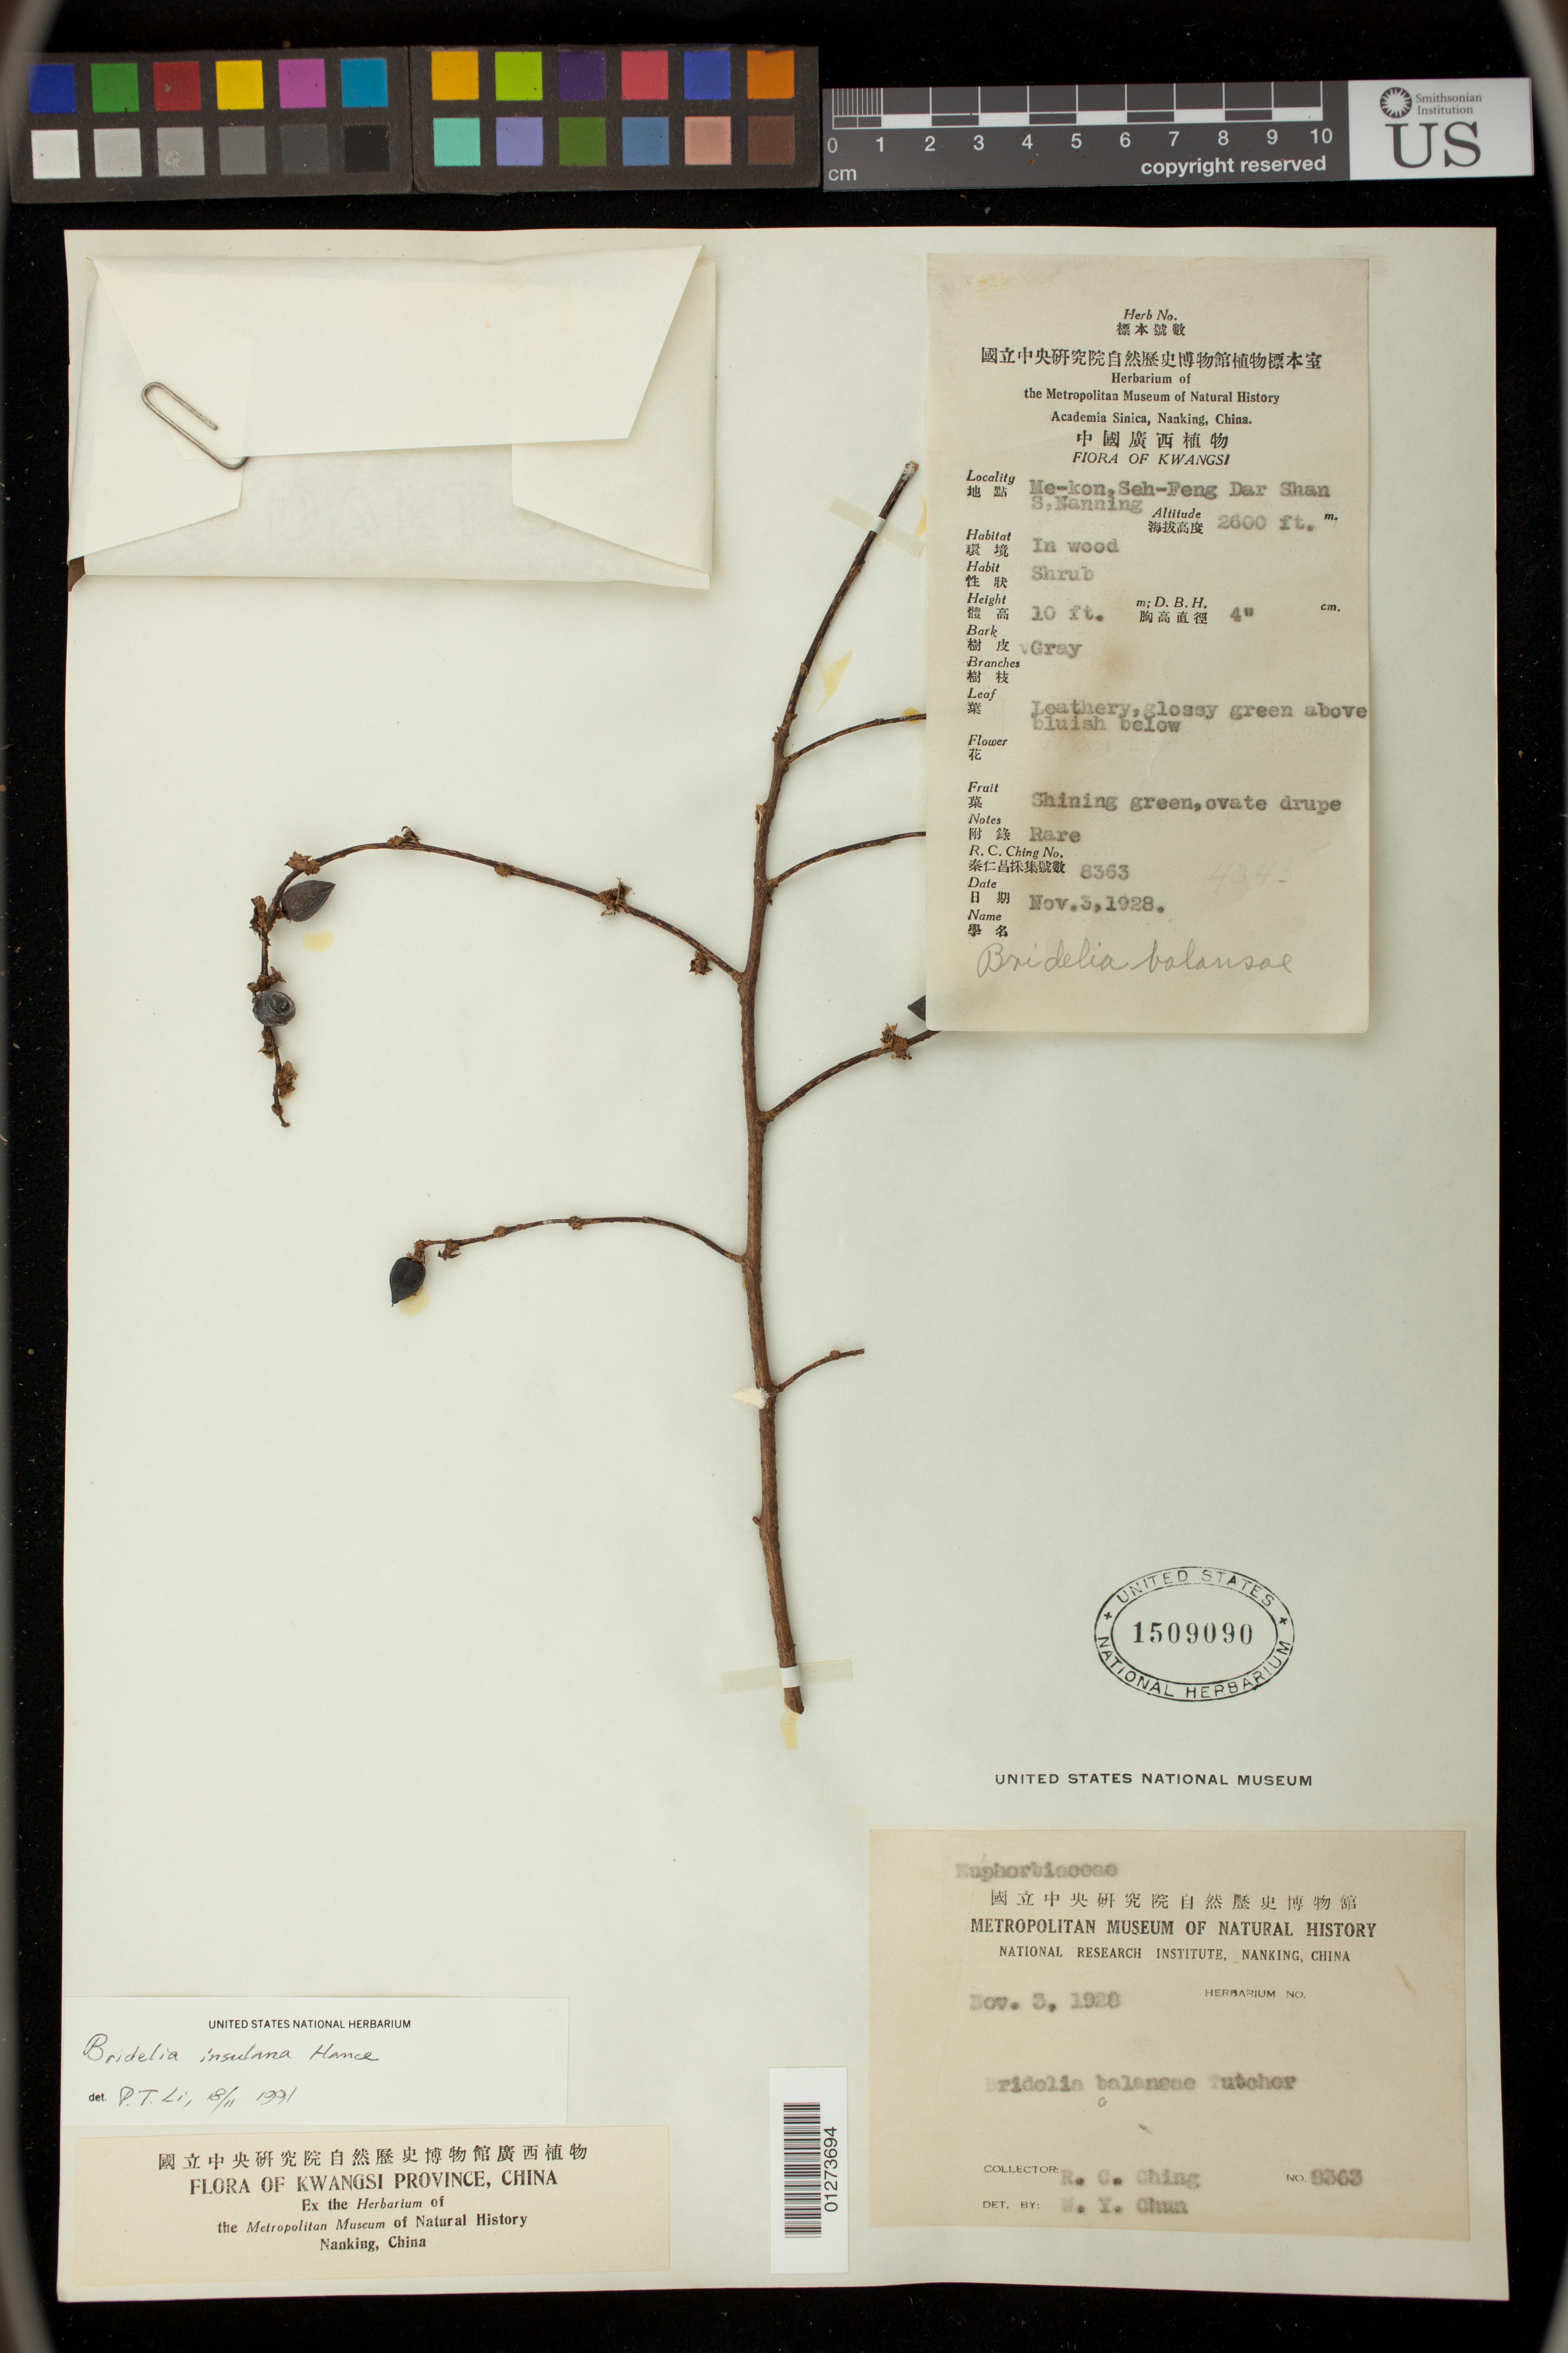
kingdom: Plantae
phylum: Tracheophyta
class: Magnoliopsida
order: Malpighiales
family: Phyllanthaceae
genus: Bridelia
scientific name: Bridelia balansae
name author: Tutcher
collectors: R. C. Ching & W. Y. Chun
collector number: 9363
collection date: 1928-11-03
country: China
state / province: Guangxi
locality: Me-kon, Seh-Feng Dar Shan S, Nanning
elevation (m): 792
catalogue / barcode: US 1509090